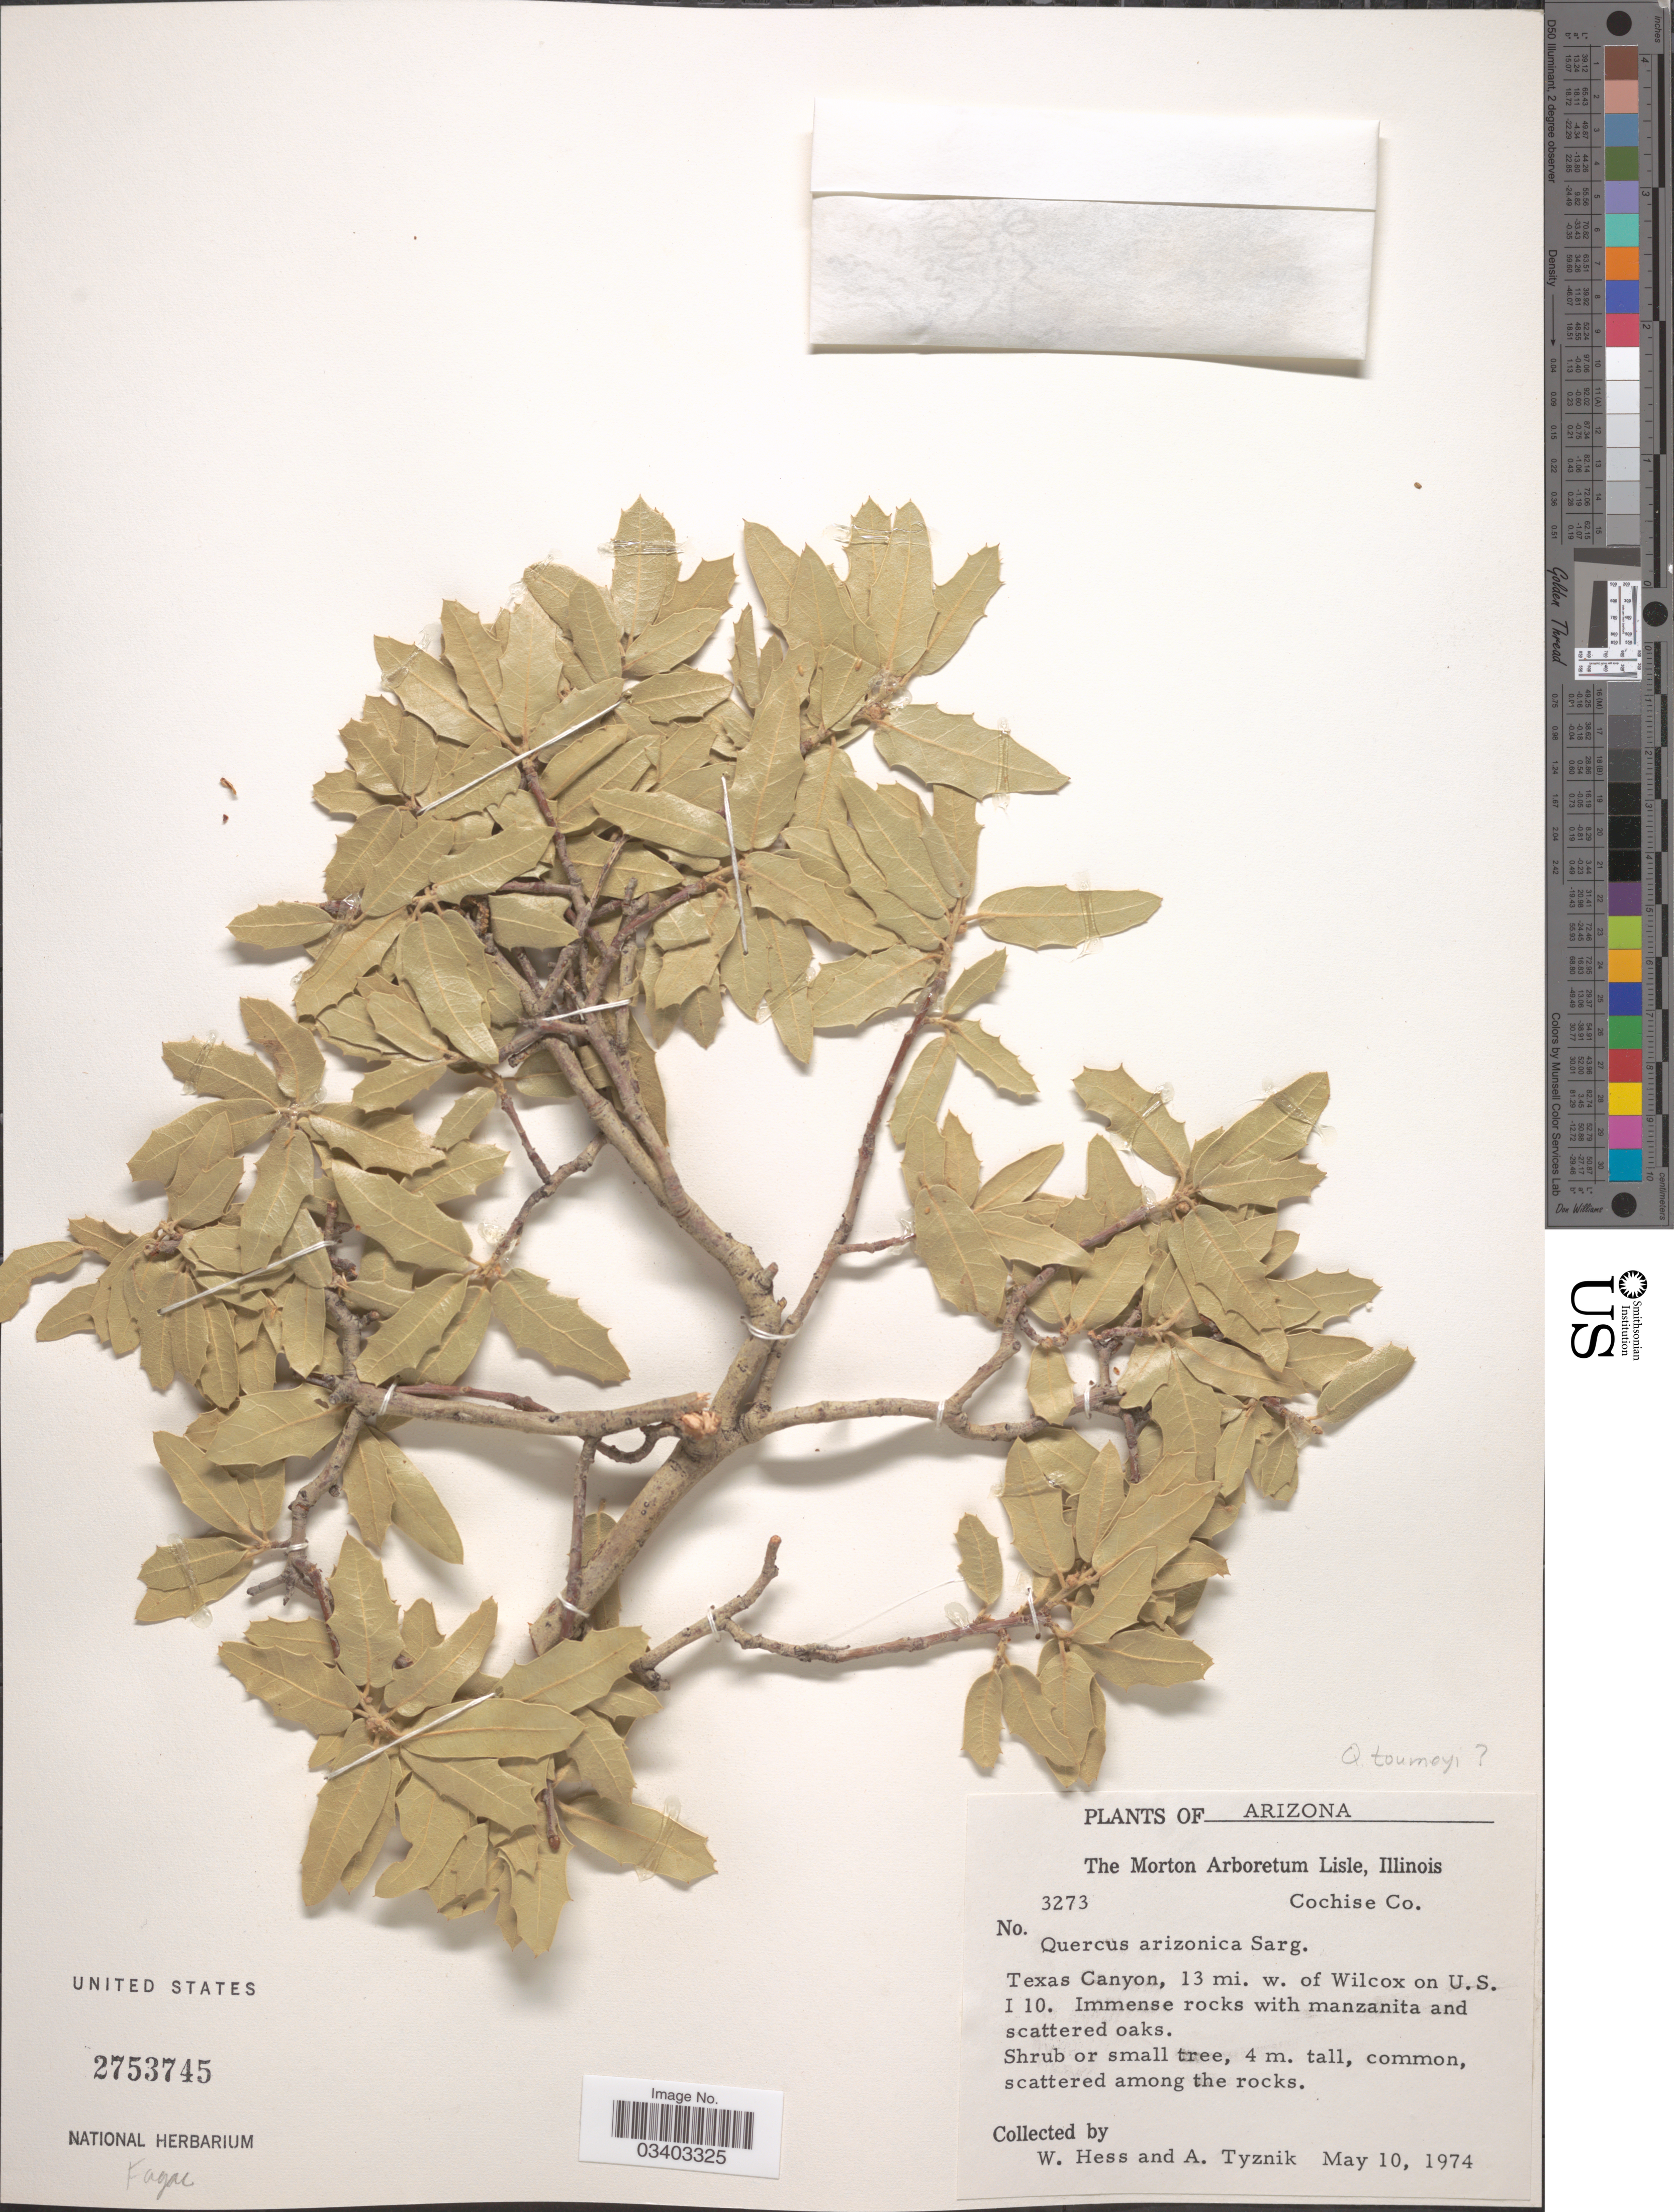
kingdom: Plantae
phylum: Tracheophyta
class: Magnoliopsida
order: Fagales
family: Fagaceae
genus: Quercus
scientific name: Quercus arizonica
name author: Sarg.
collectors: W. Hess & A. Tyznik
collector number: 3273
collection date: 1974-05-10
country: United States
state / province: Arizona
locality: Cochise Co. Texas Canyon, 13 mi. w. of Wilcox on U.S. I 10.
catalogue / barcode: US 2753745